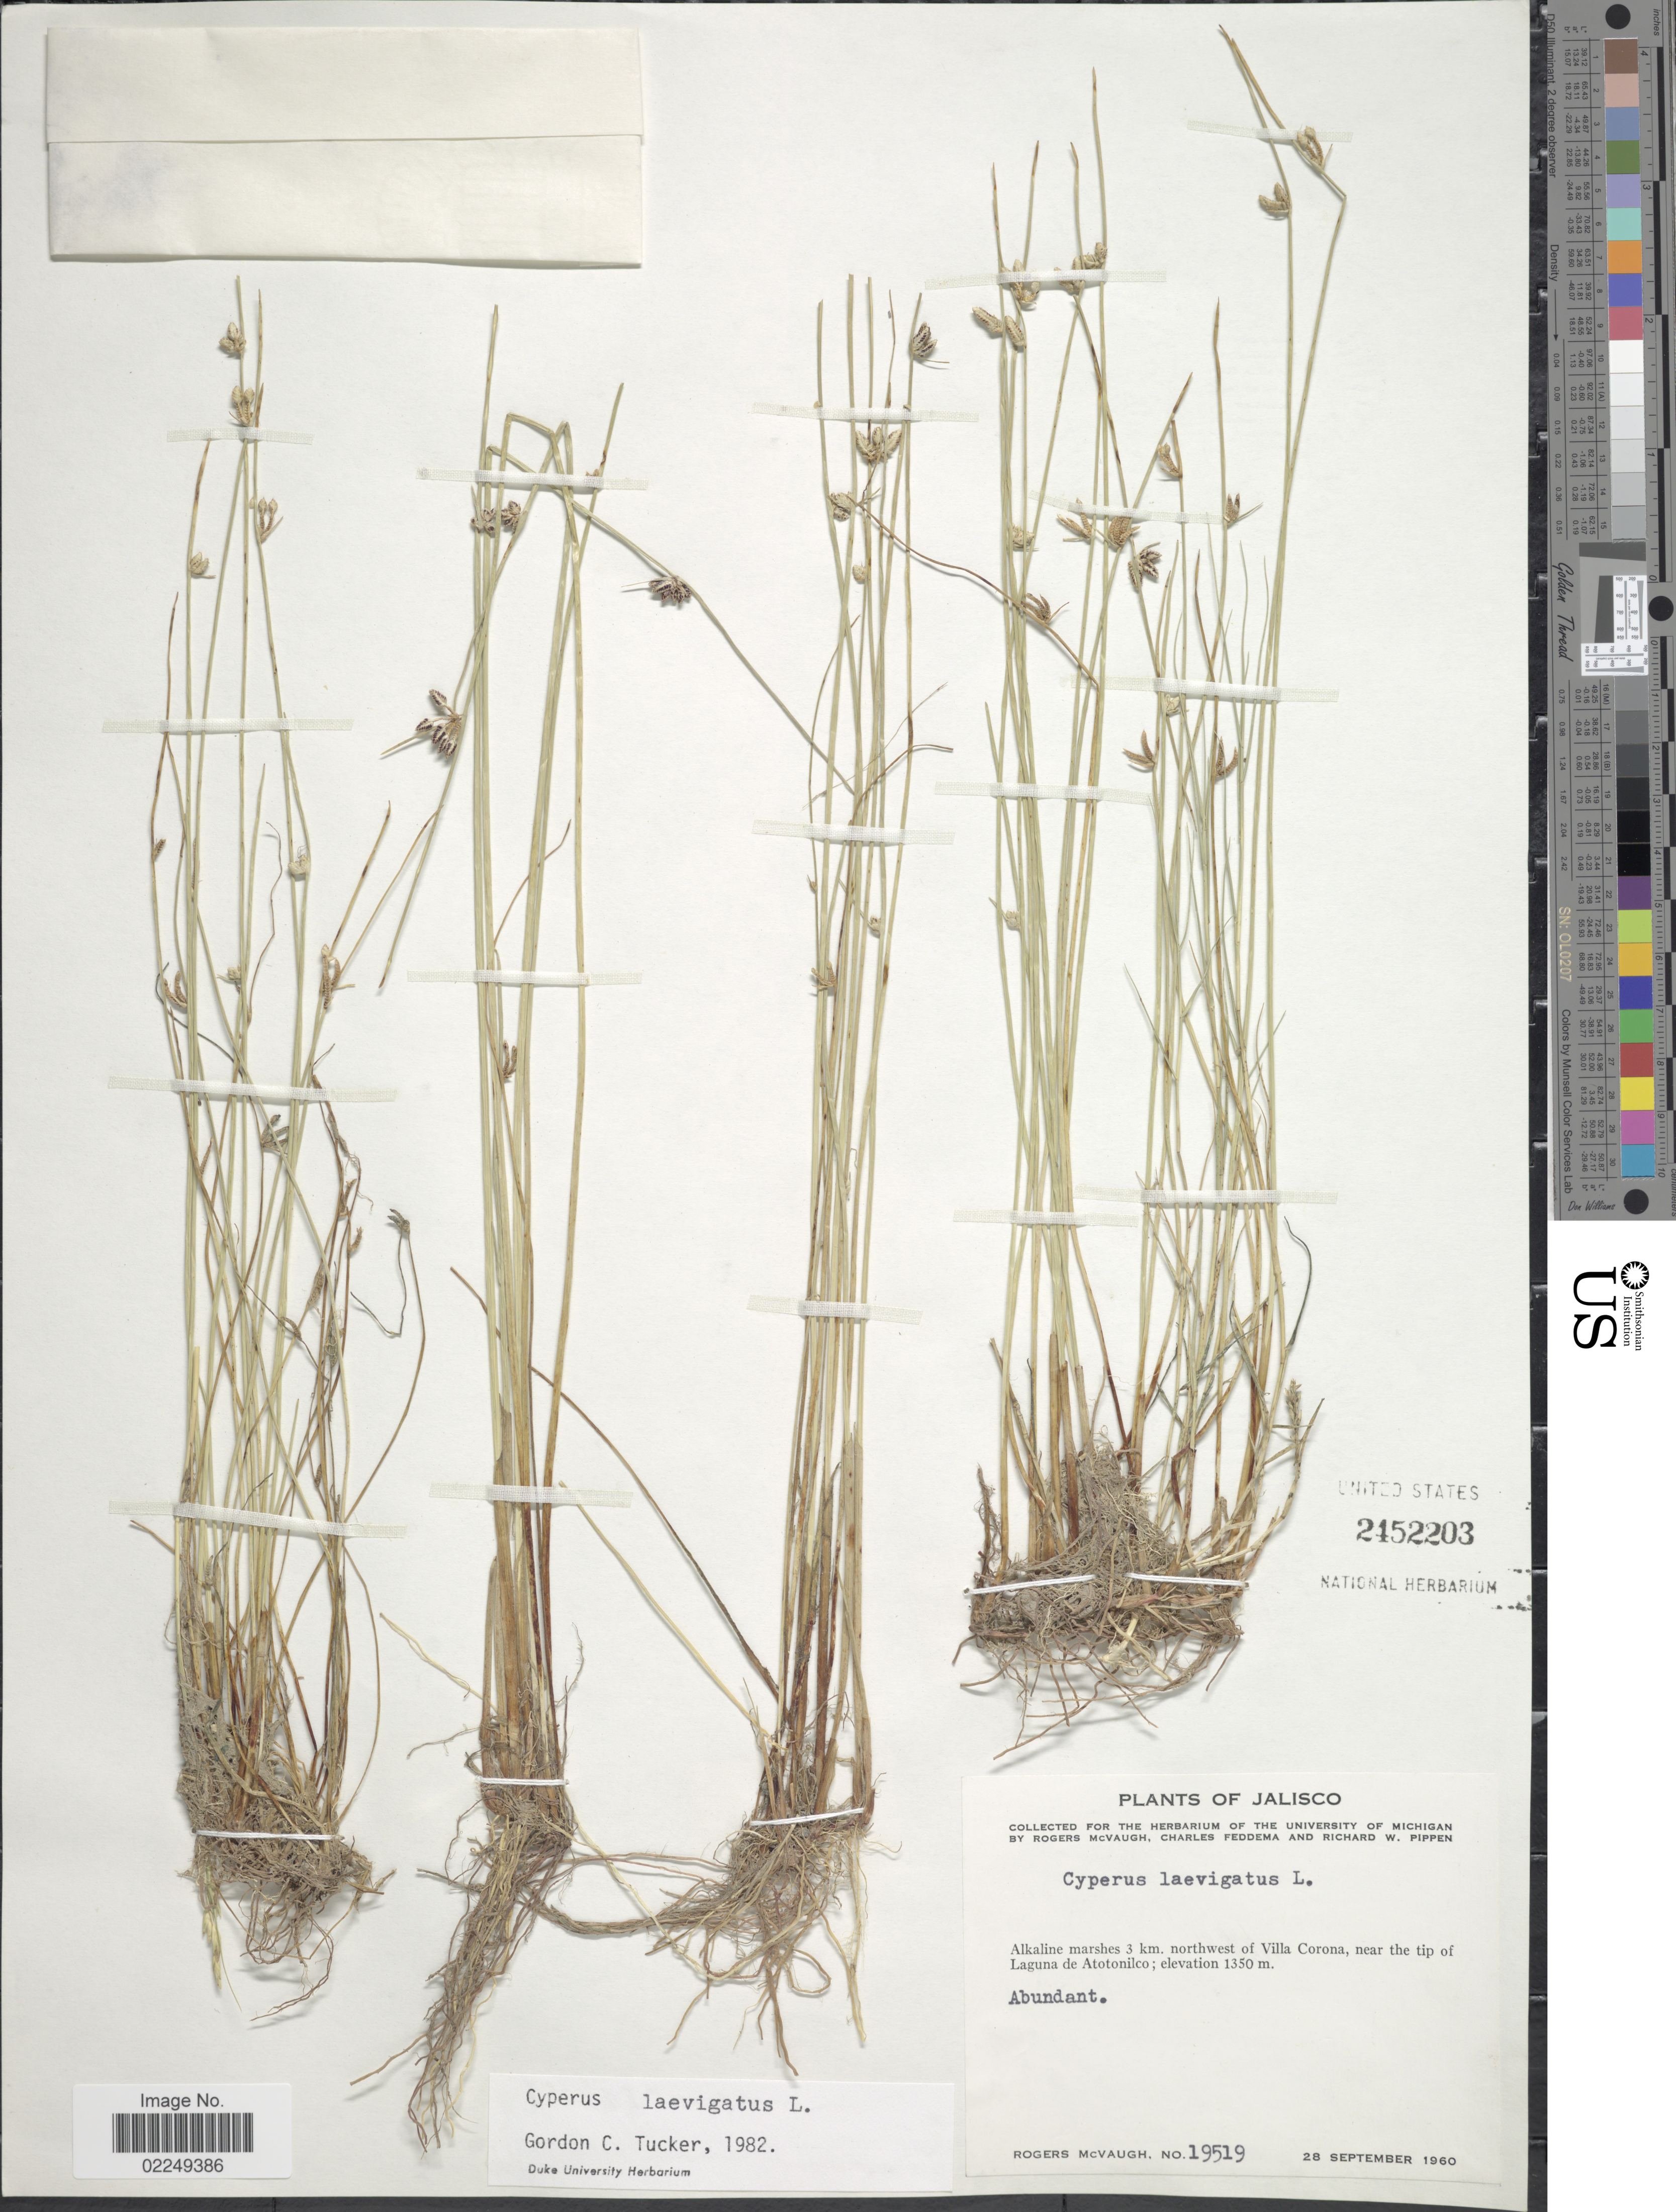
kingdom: Plantae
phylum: Tracheophyta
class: Liliopsida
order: Poales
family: Cyperaceae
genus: Cyperus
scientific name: Cyperus laevigatus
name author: L.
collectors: R. McVaugh, C. Feddema & R. W. Pippen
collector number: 19519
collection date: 1960-09-28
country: Mexico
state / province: Jalisco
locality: Alkaline marshes 3 km. northwest of Villa Corona, near the tip of Laguna de Atotonilco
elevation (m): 1350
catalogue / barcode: US 2452203